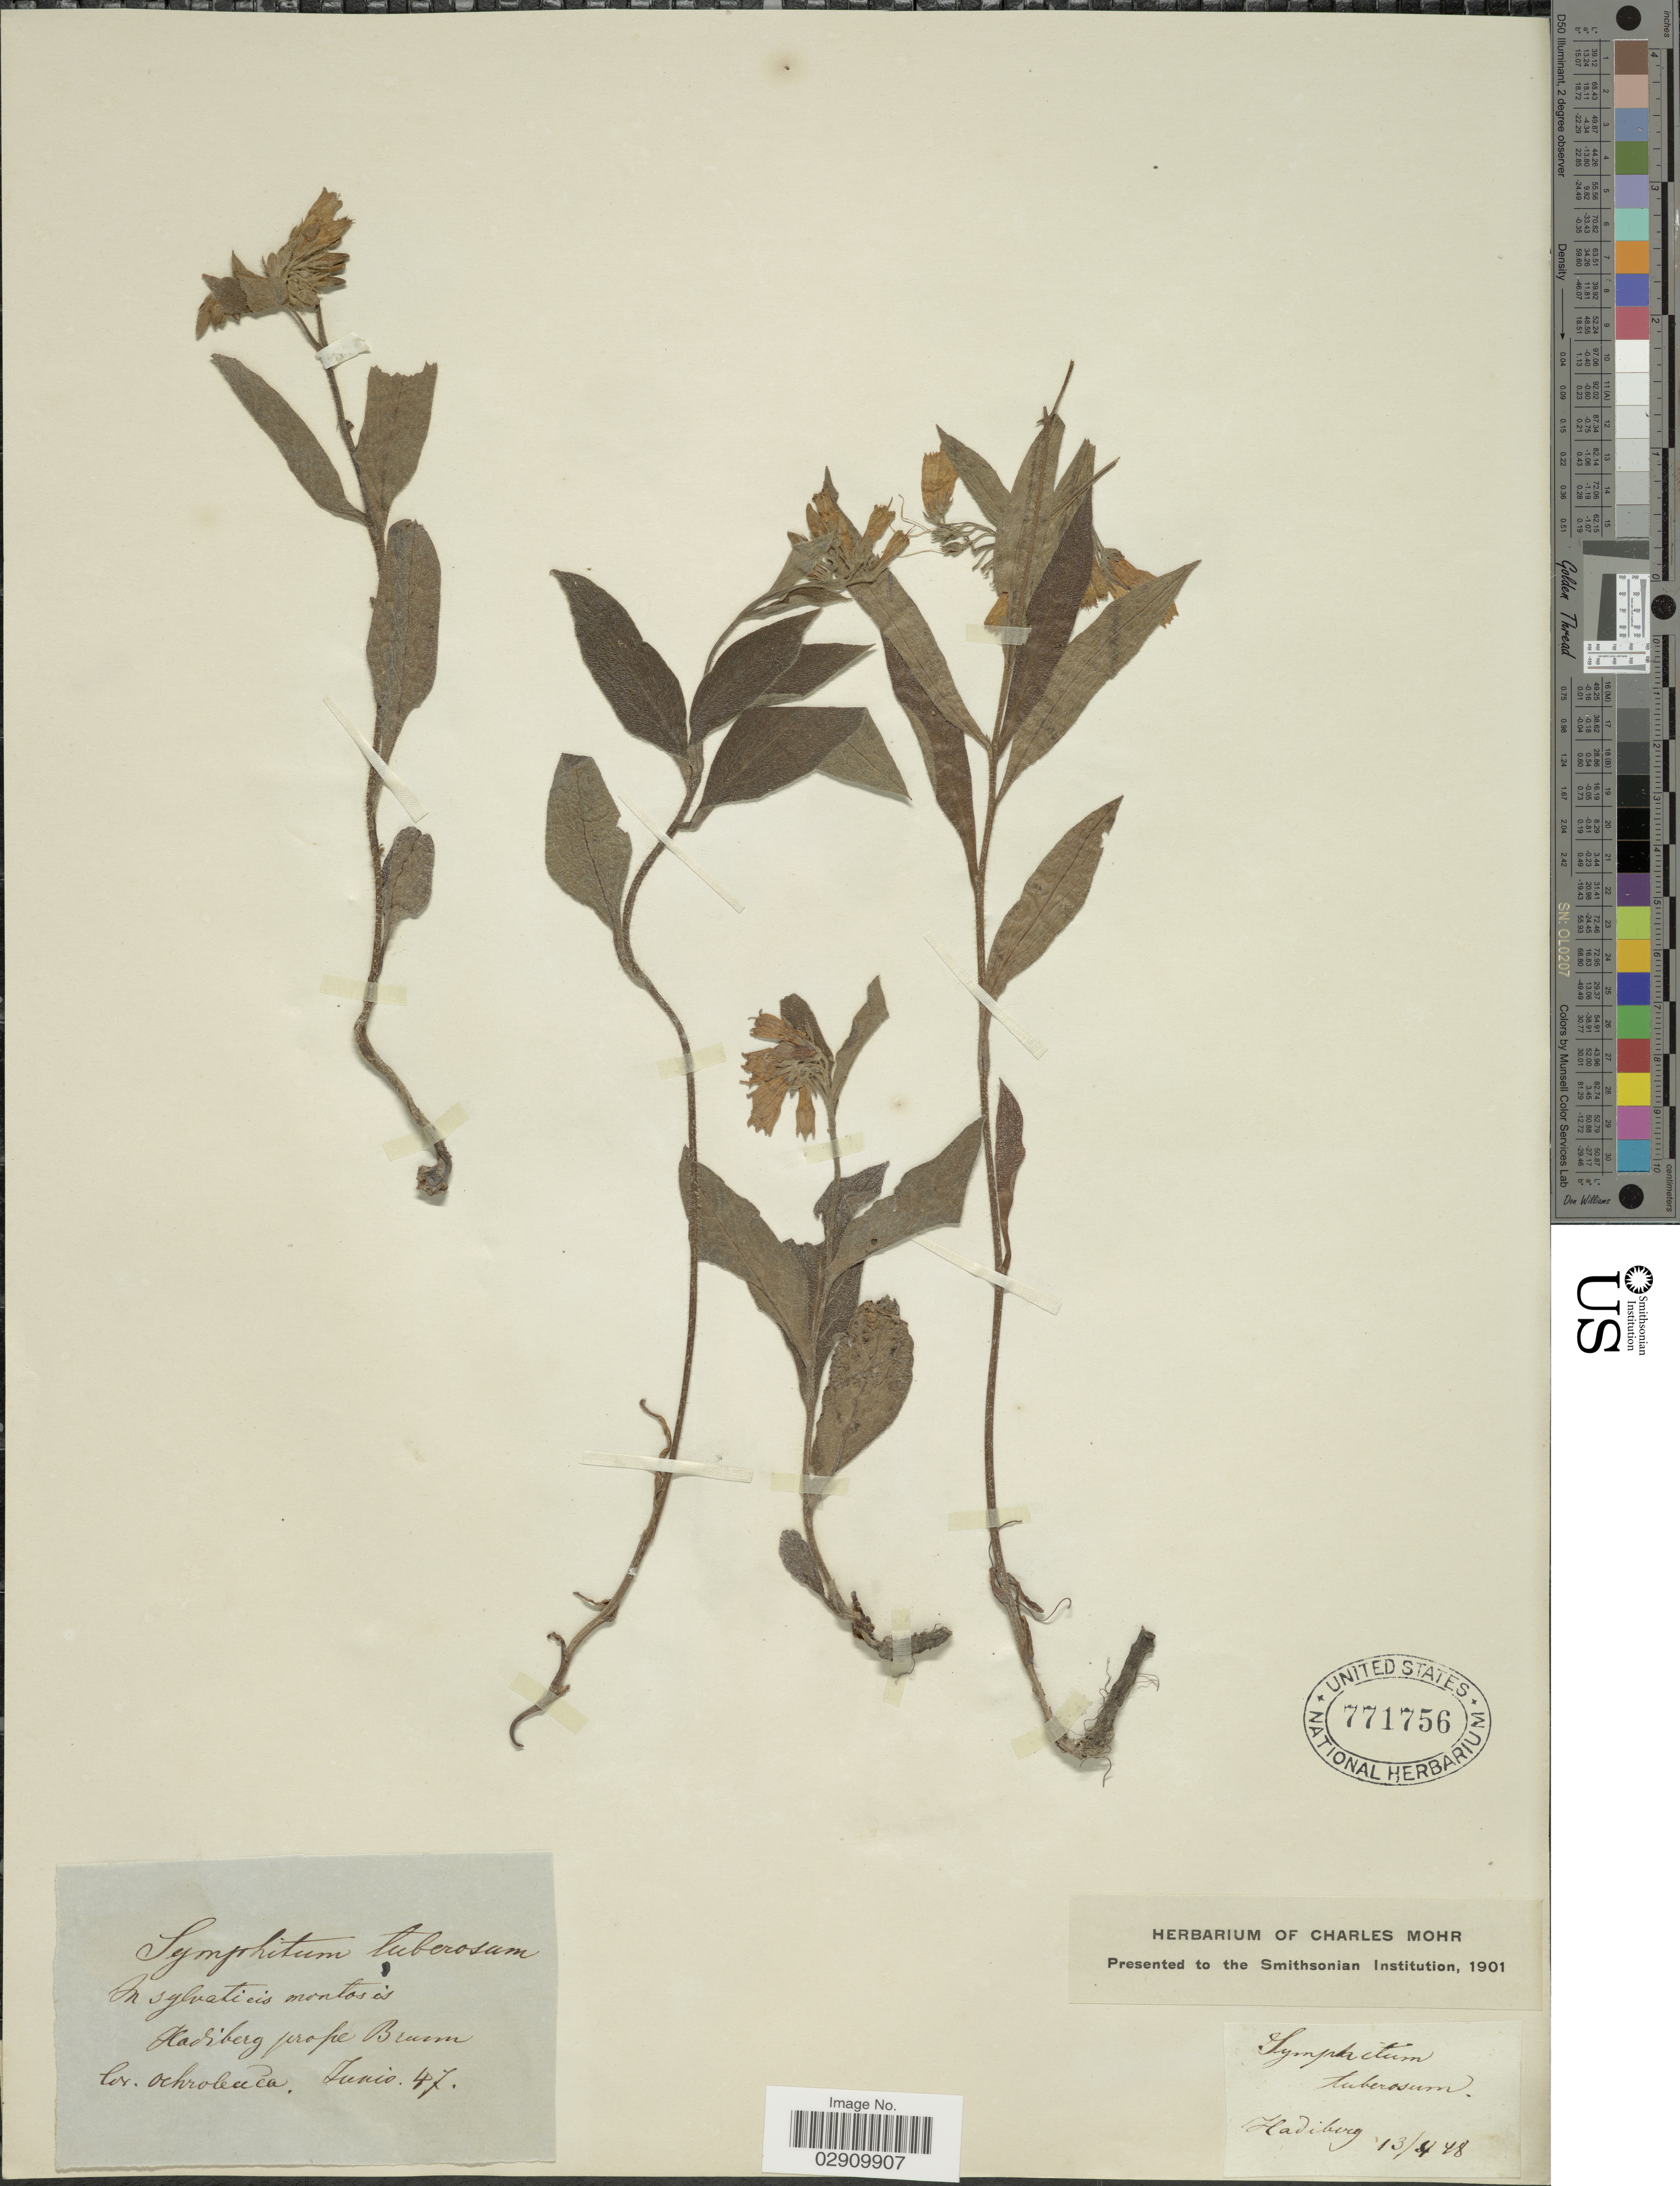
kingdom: Plantae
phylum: Tracheophyta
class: Magnoliopsida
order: Boraginales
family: Boraginaceae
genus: Symphytum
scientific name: Symphytum tuberosum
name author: L.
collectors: ex herb. Charles Mohr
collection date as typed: Transcribed d/m/y: /6/47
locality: Hadiberg prope Braum [interpreted].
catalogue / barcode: US 771756